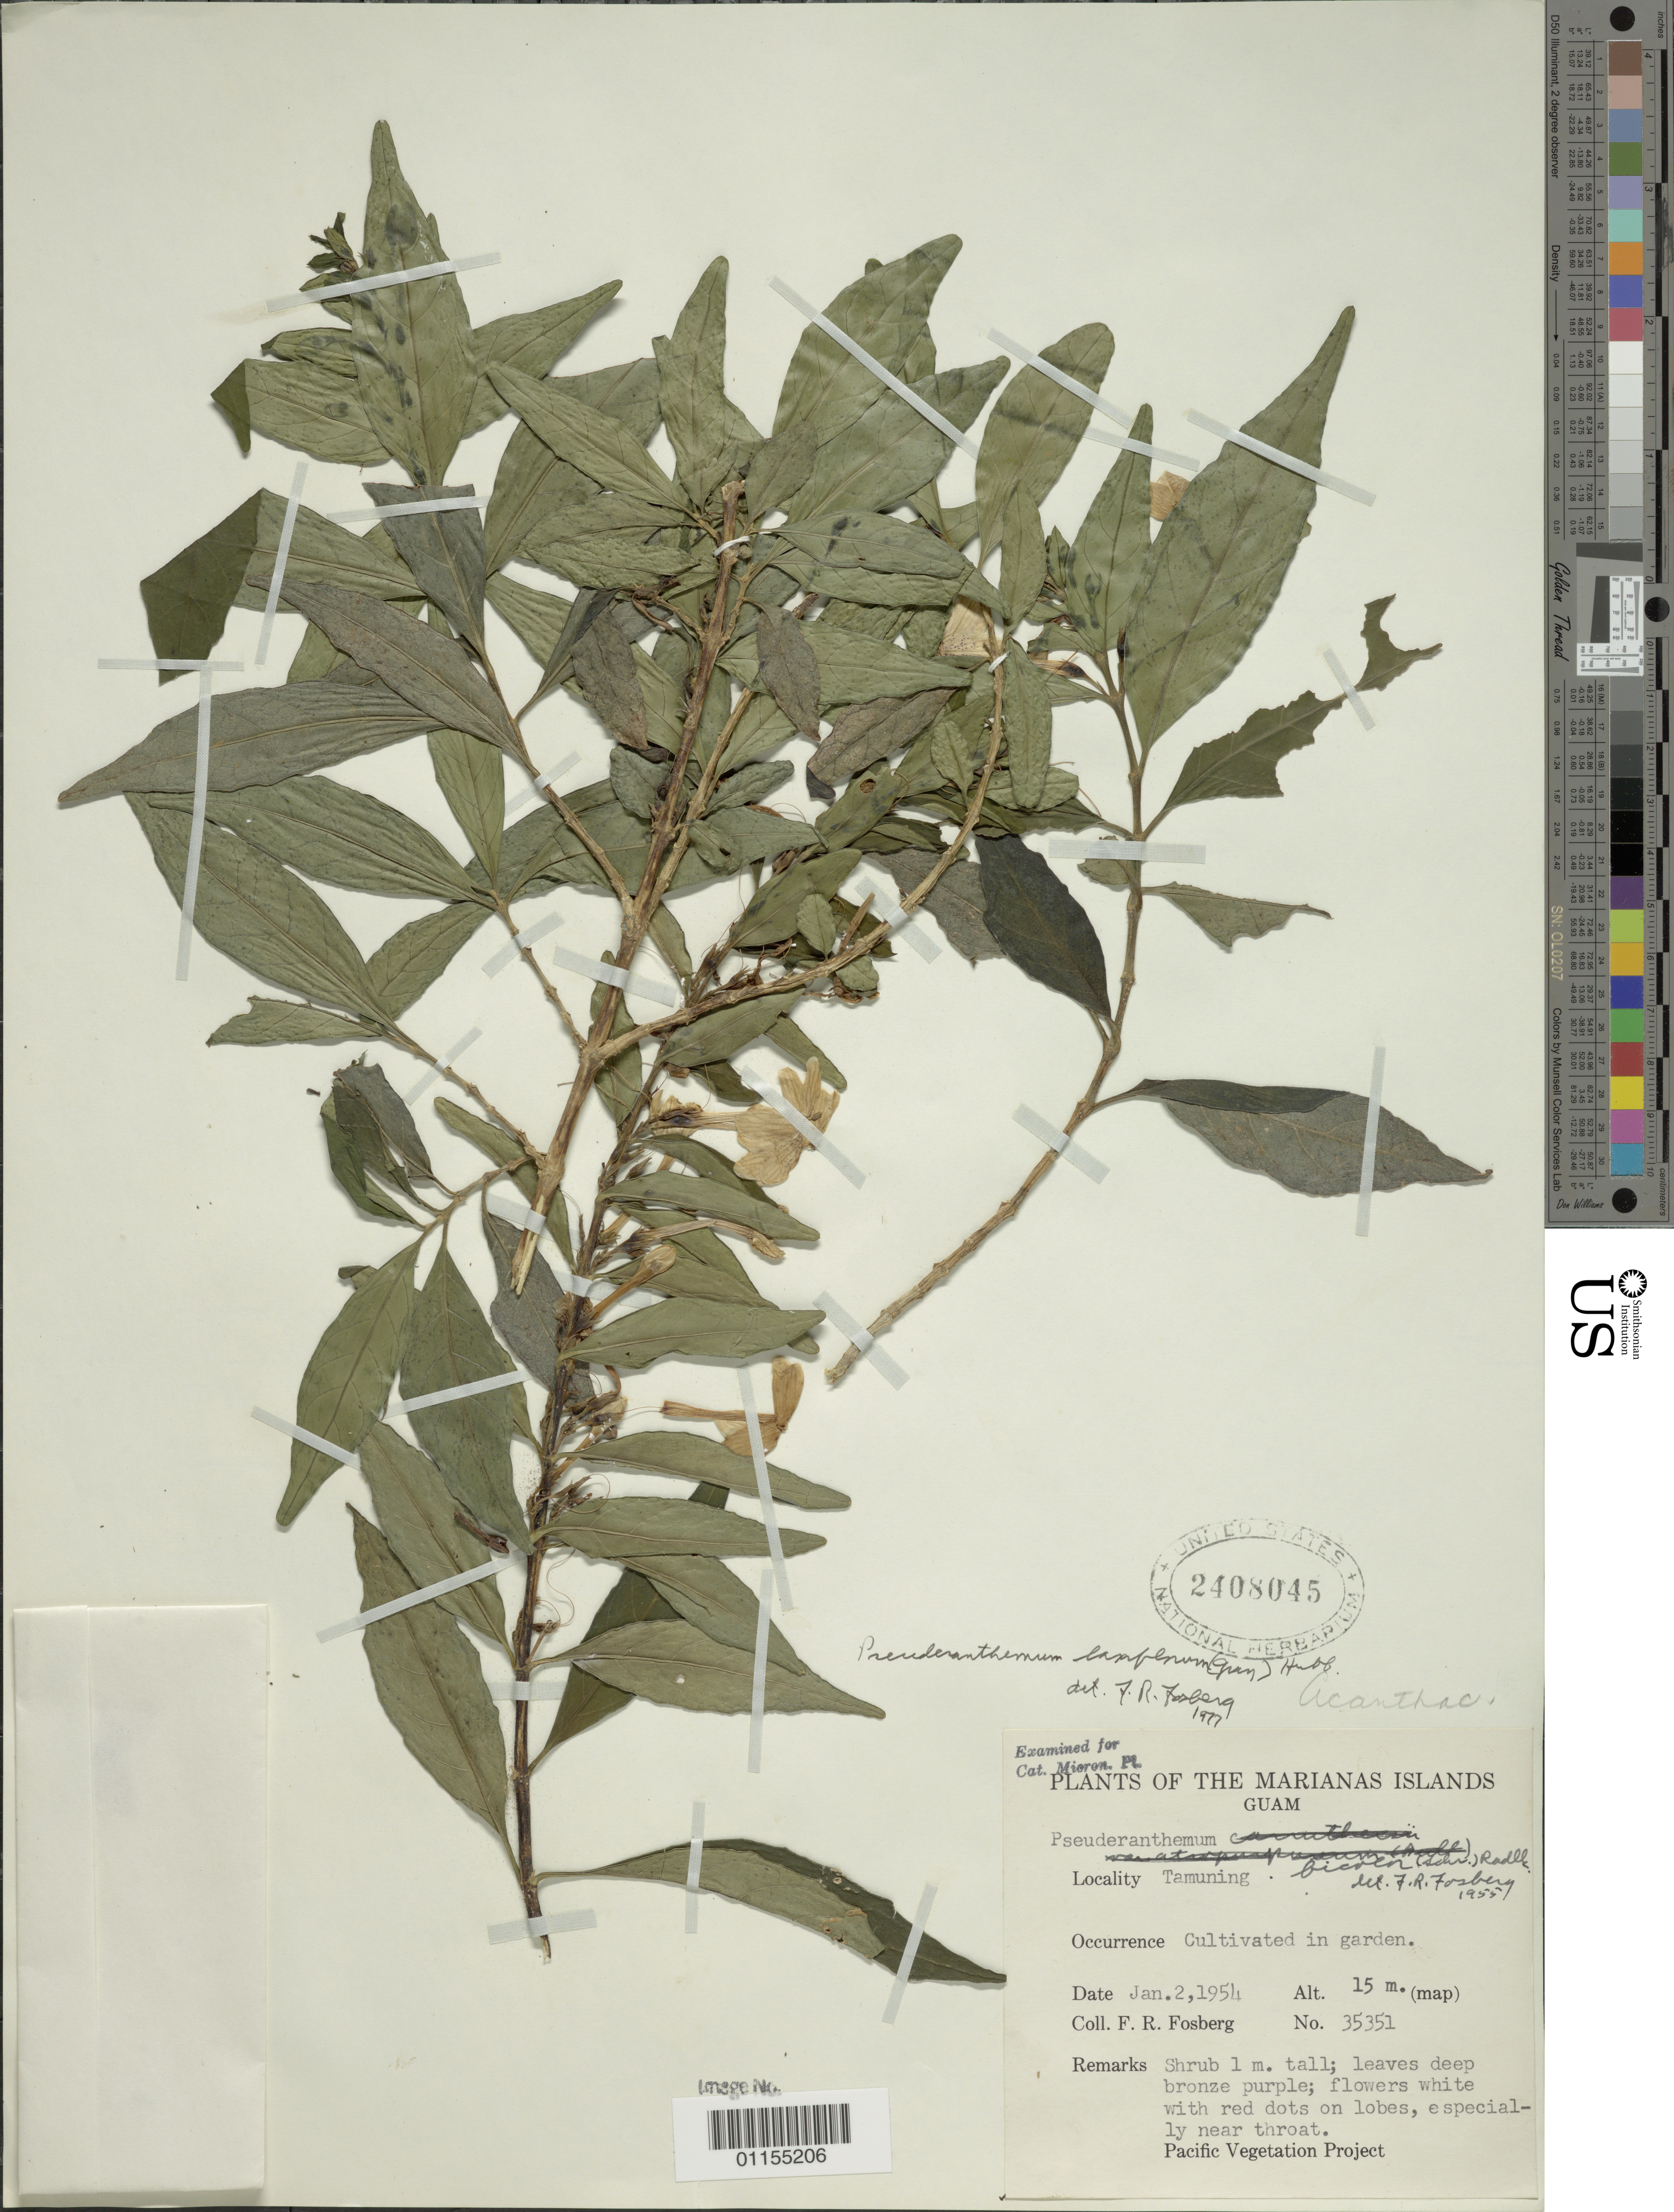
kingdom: Plantae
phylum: Tracheophyta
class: Magnoliopsida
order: Lamiales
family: Acanthaceae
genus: Pseuderanthemum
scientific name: Pseuderanthemum laxiflorum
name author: (A. Gray)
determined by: Fosberg, F. R.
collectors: F. R. Fosberg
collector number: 35351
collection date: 1954-01-02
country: Guam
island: Guam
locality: Tamuning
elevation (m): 15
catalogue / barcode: US 2408045